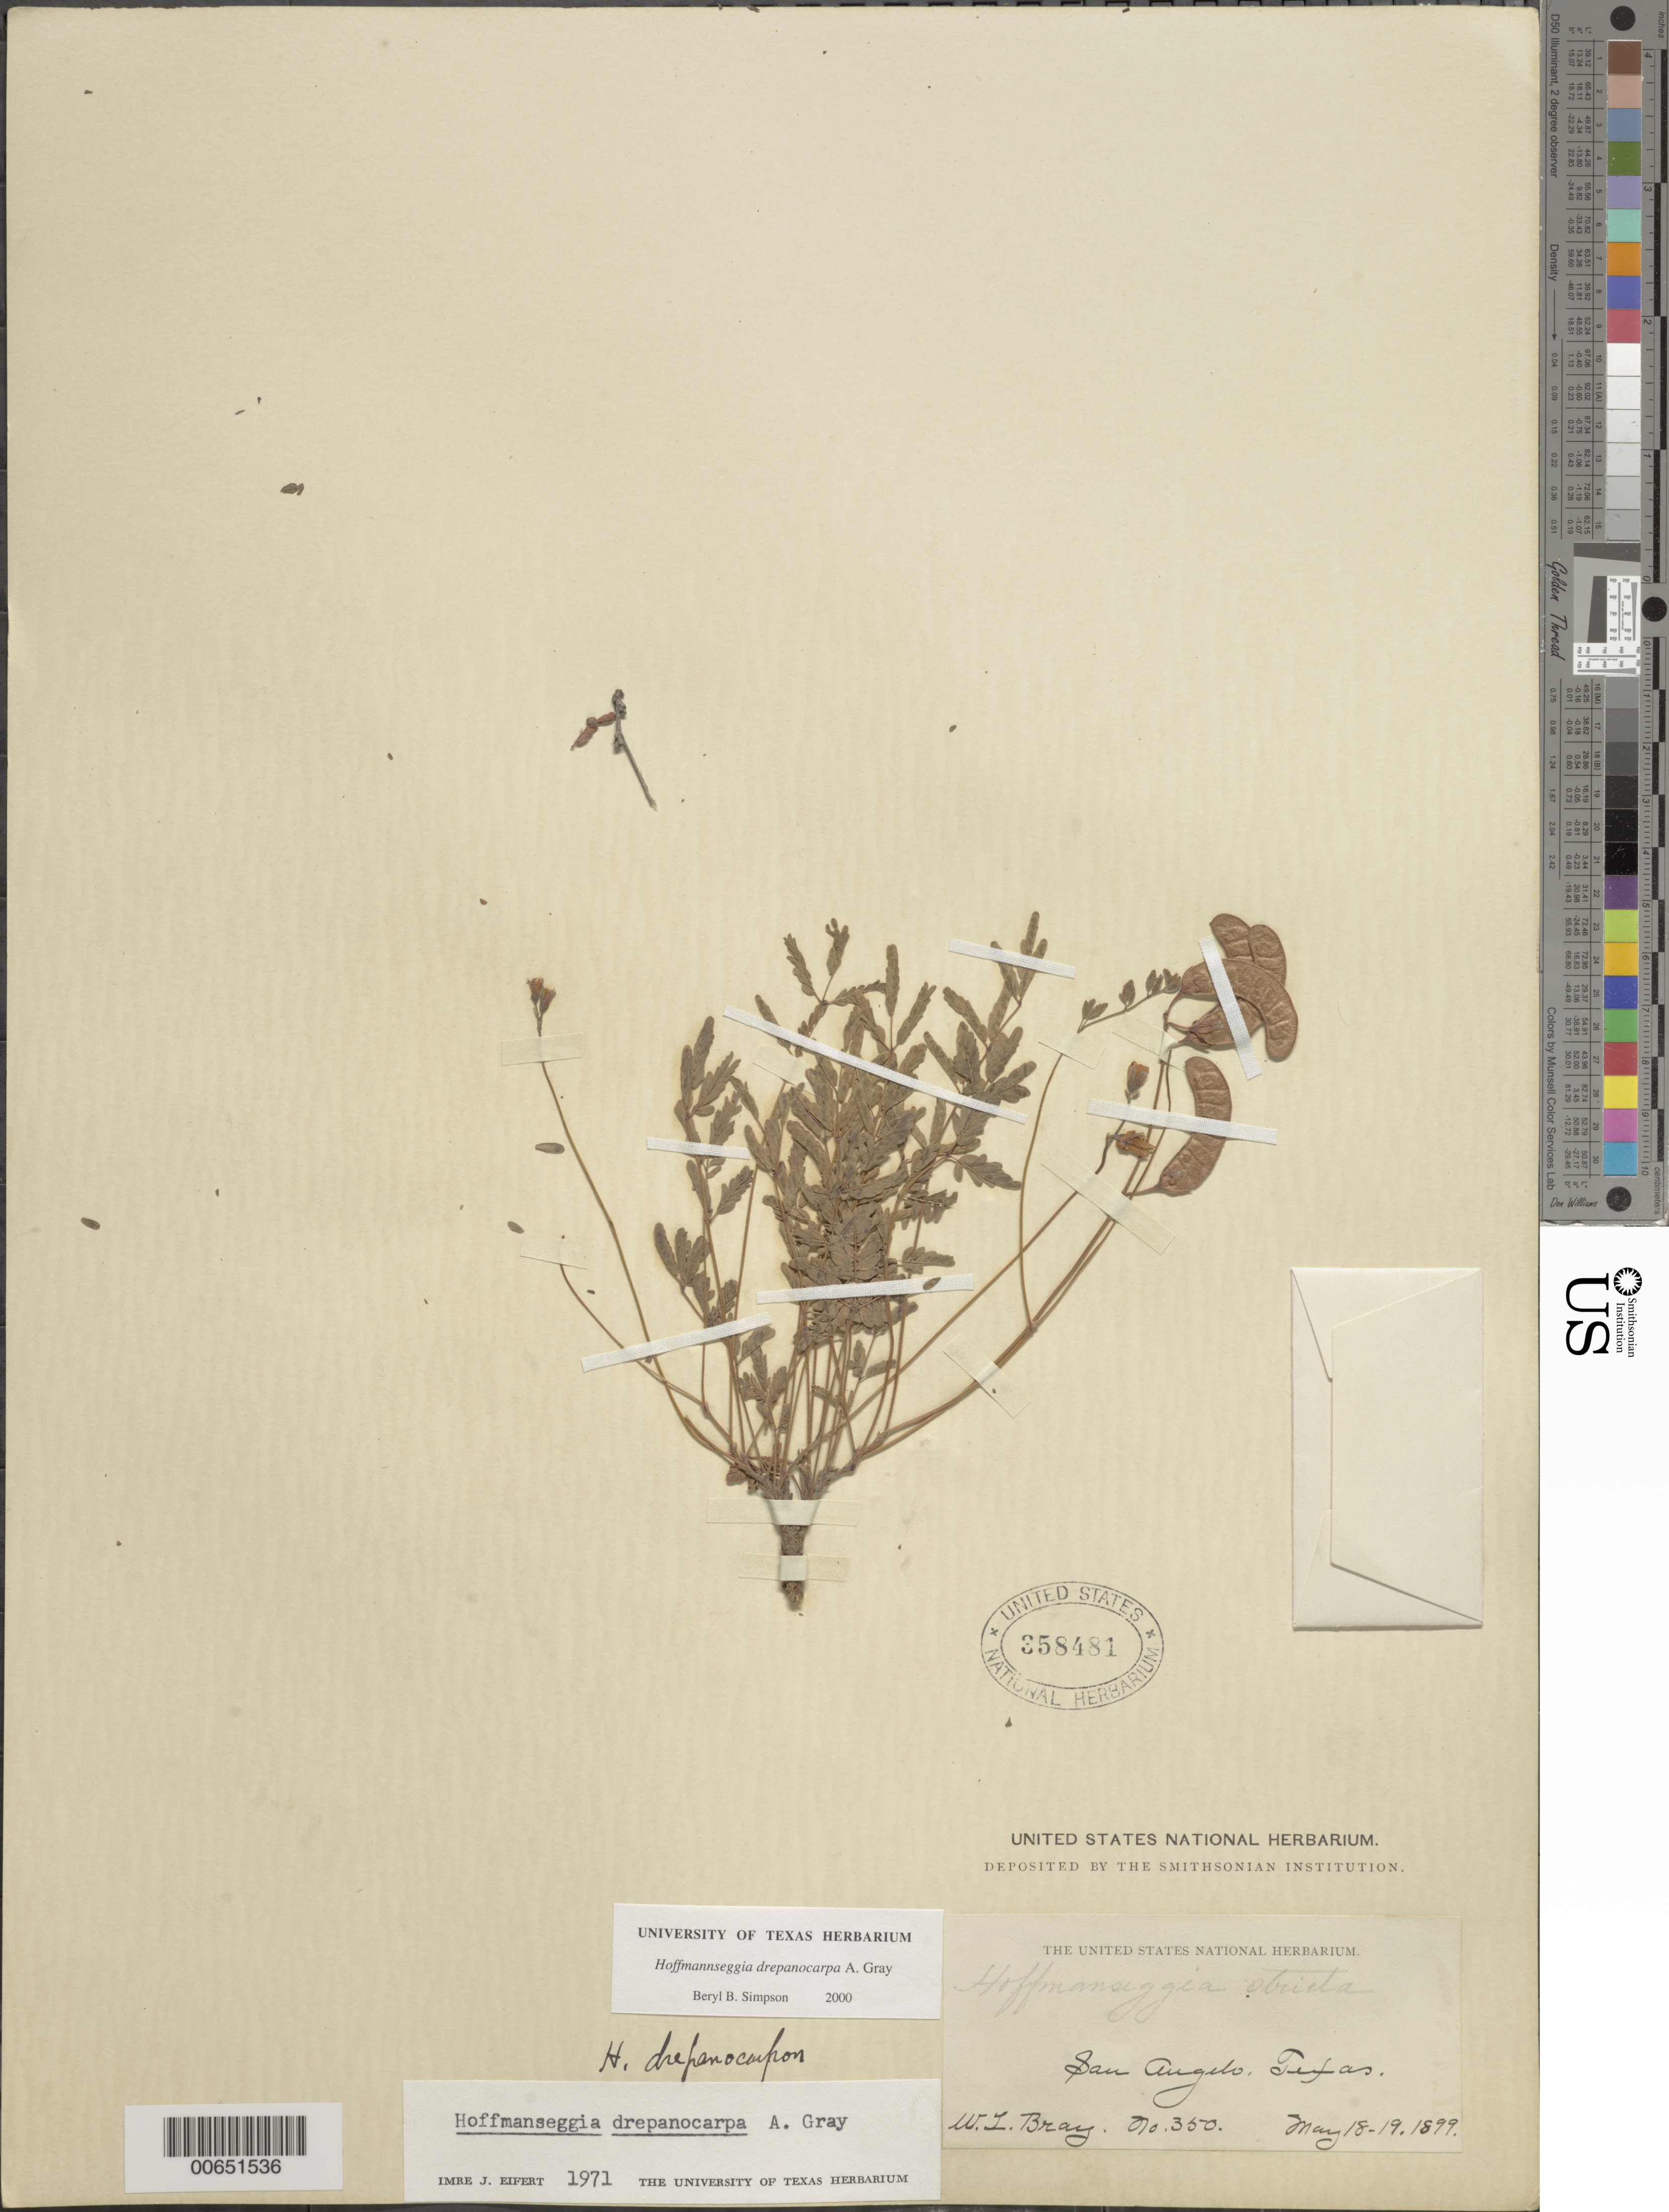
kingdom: Plantae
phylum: Tracheophyta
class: Magnoliopsida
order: Fabales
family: Fabaceae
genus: Hoffmannseggia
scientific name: Hoffmannseggia drepanocarpa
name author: A. Gray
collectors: W. Bray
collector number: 350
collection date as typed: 18 May 1899 to 19 May 1899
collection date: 1899-05-18/1899-05-19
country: United States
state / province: Texas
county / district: Tom Green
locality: San Angelo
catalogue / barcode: US 358481